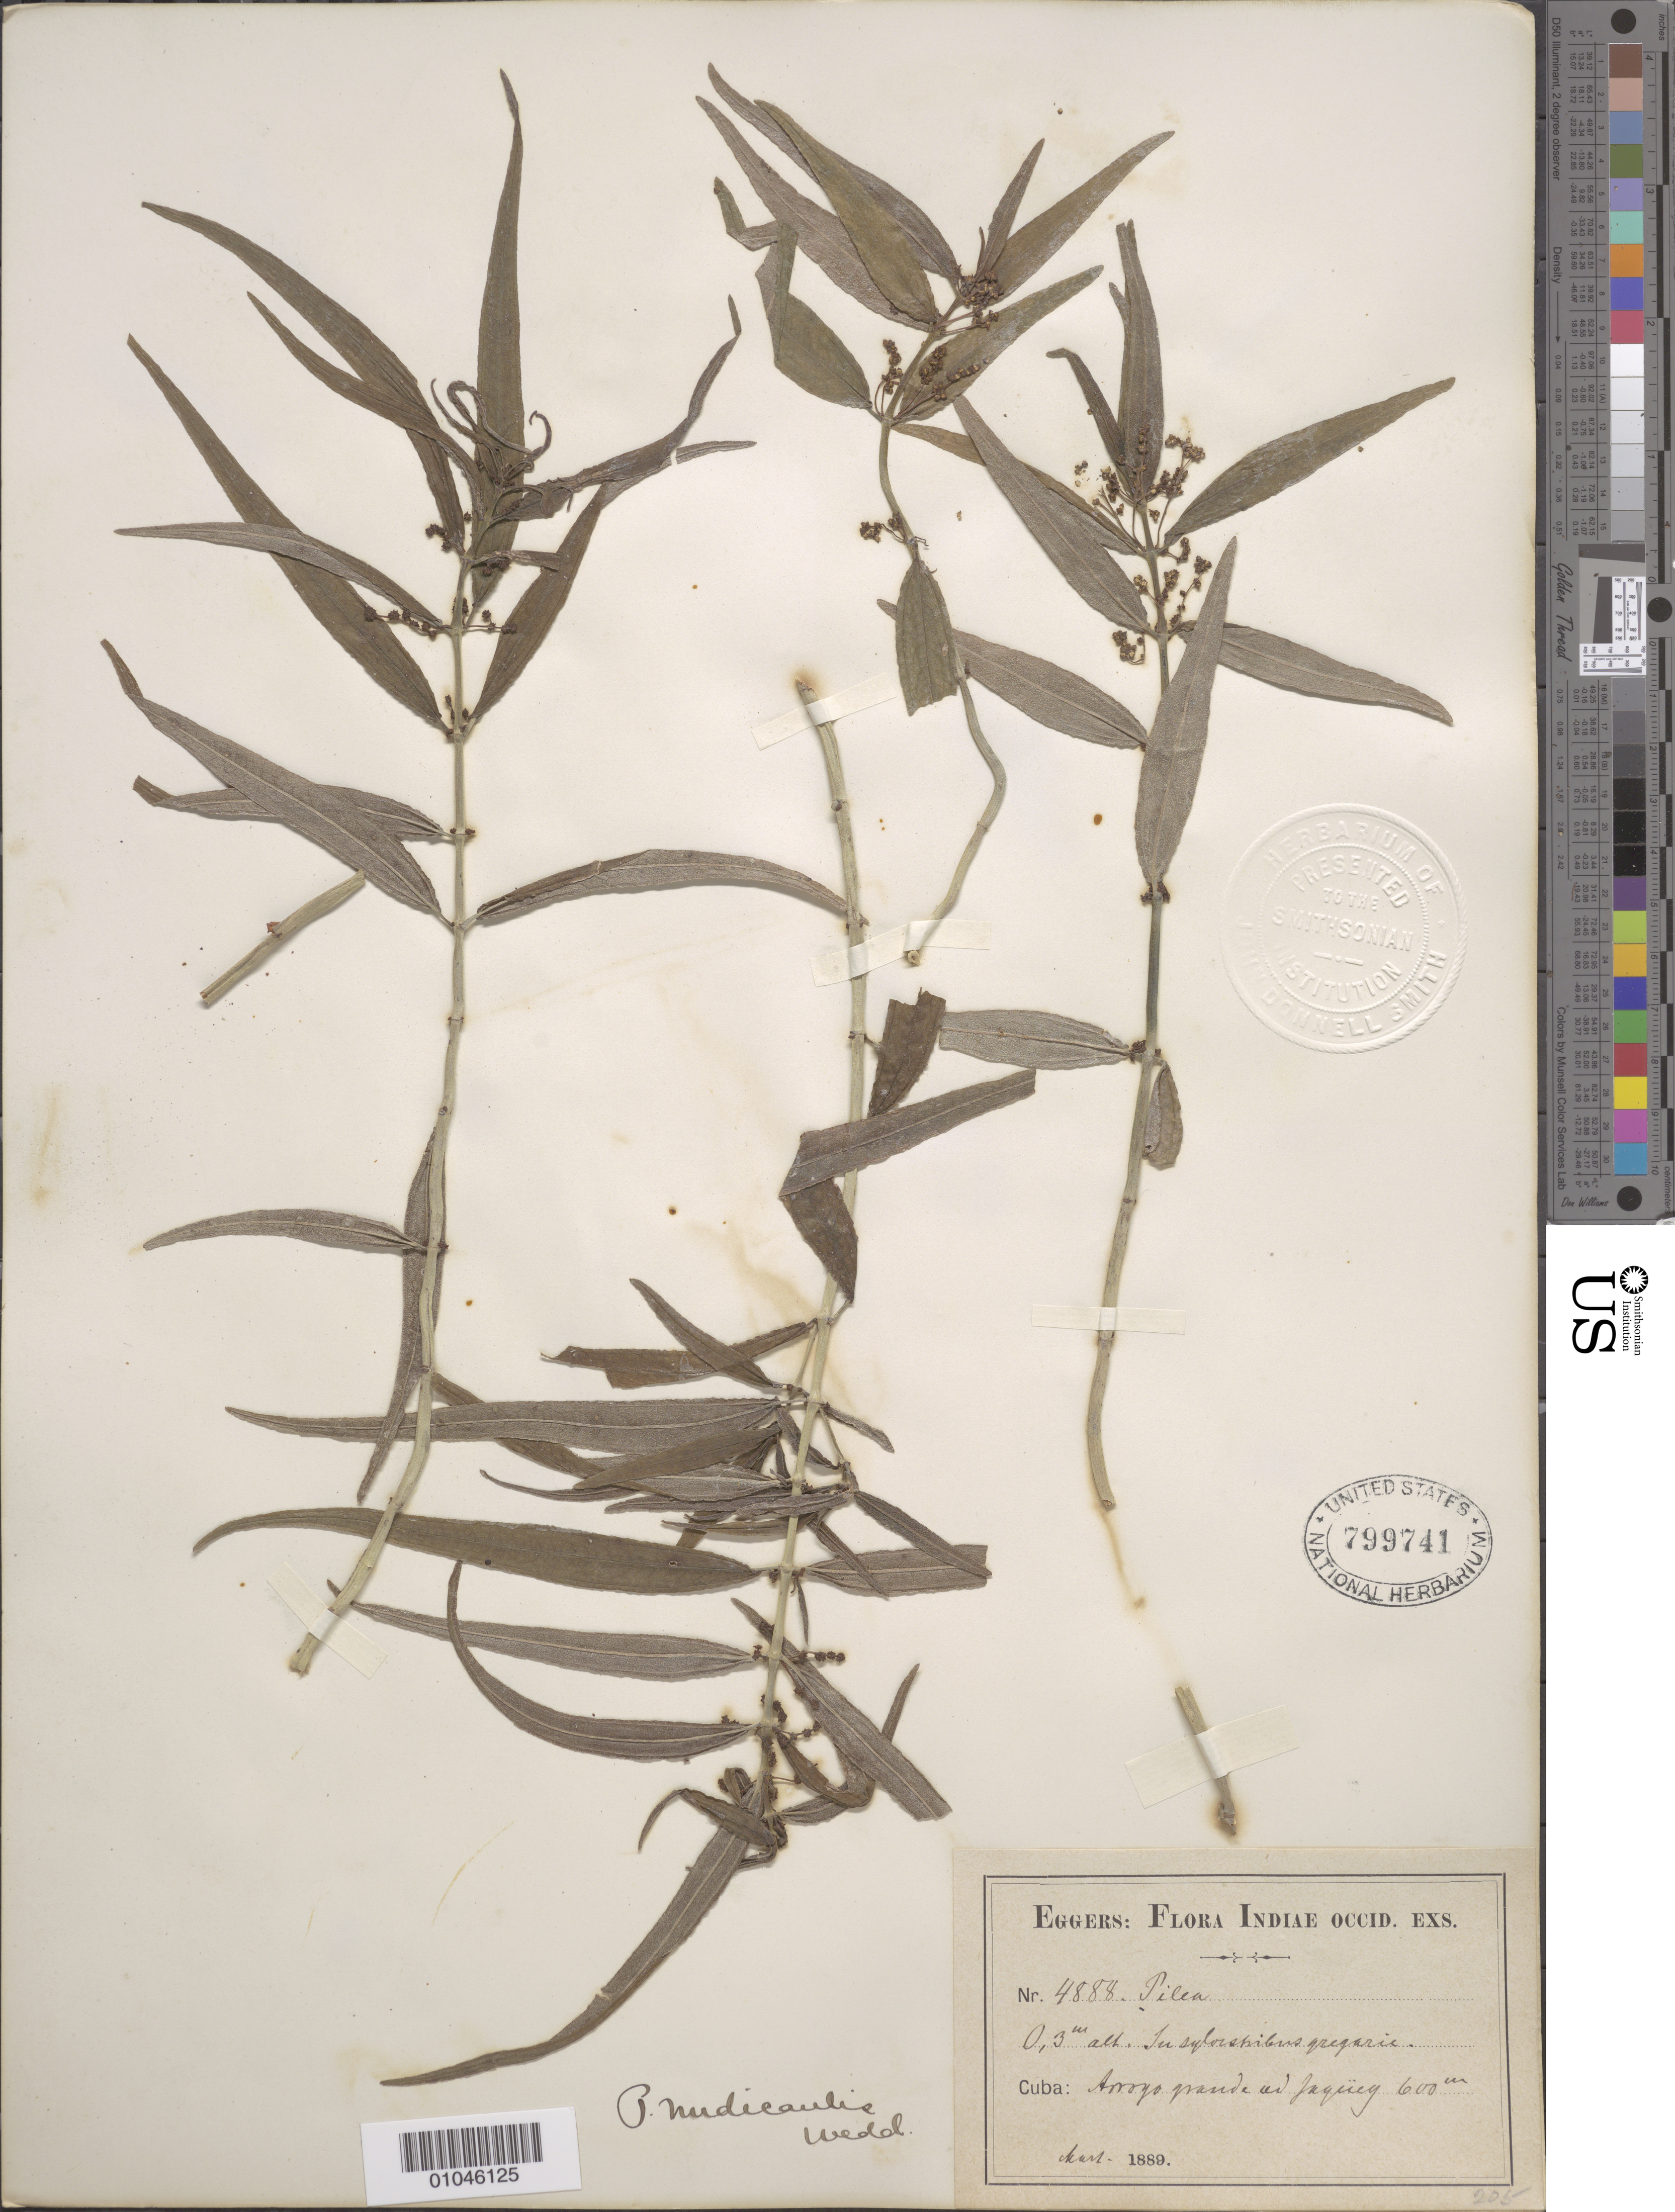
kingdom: Plantae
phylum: Tracheophyta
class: Magnoliopsida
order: Rosales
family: Urticaceae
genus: Pilea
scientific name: Pilea nudicaulis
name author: (Sw.) Wedd.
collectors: H. F. A. von Eggers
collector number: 4888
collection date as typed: Mar 1889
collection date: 1889-03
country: Cuba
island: Cuba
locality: Arroyo grande ad Jaquey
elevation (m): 600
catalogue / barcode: US 799741